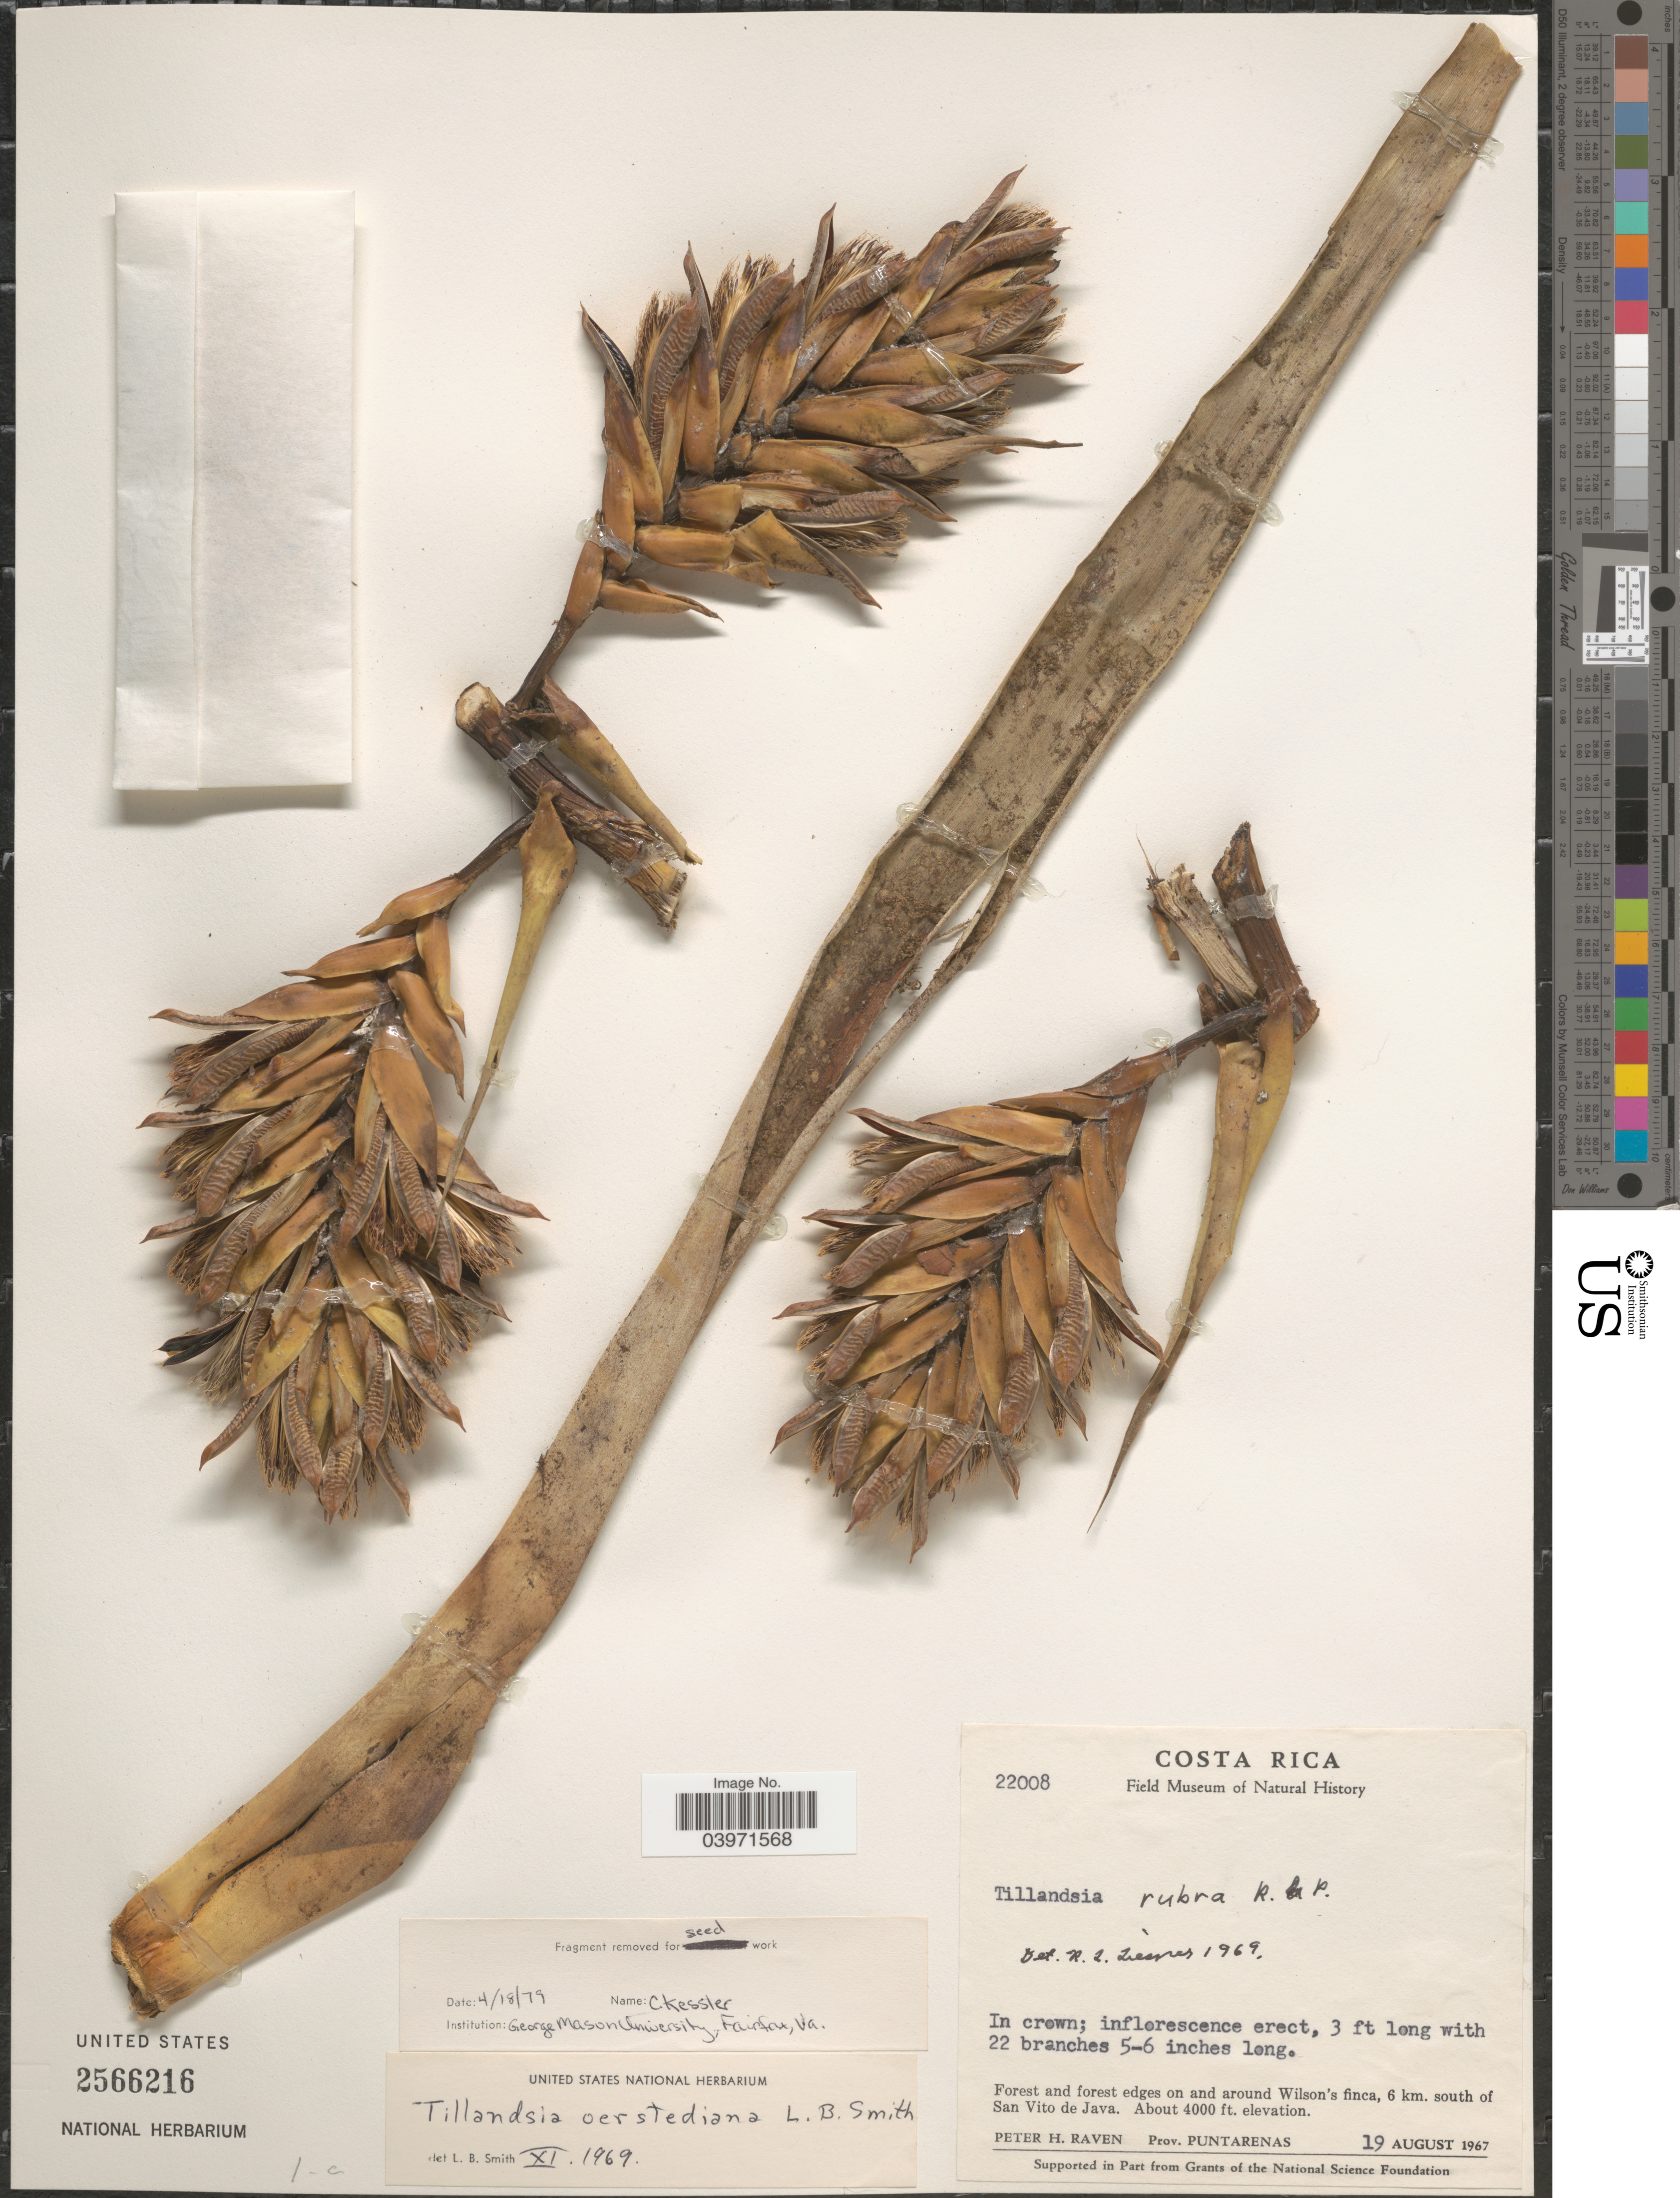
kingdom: Plantae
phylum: Tracheophyta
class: Liliopsida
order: Poales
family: Bromeliaceae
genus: Tillandsia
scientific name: Tillandsia oerstediana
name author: L.B. Sm.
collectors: P. Raven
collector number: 22008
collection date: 1967-08-19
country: Costa Rica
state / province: Puntarenas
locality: Forest and forest edges on and around Wilson's finca, 6 km. south of san Vito de Java.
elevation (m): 1219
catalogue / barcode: US 2566216